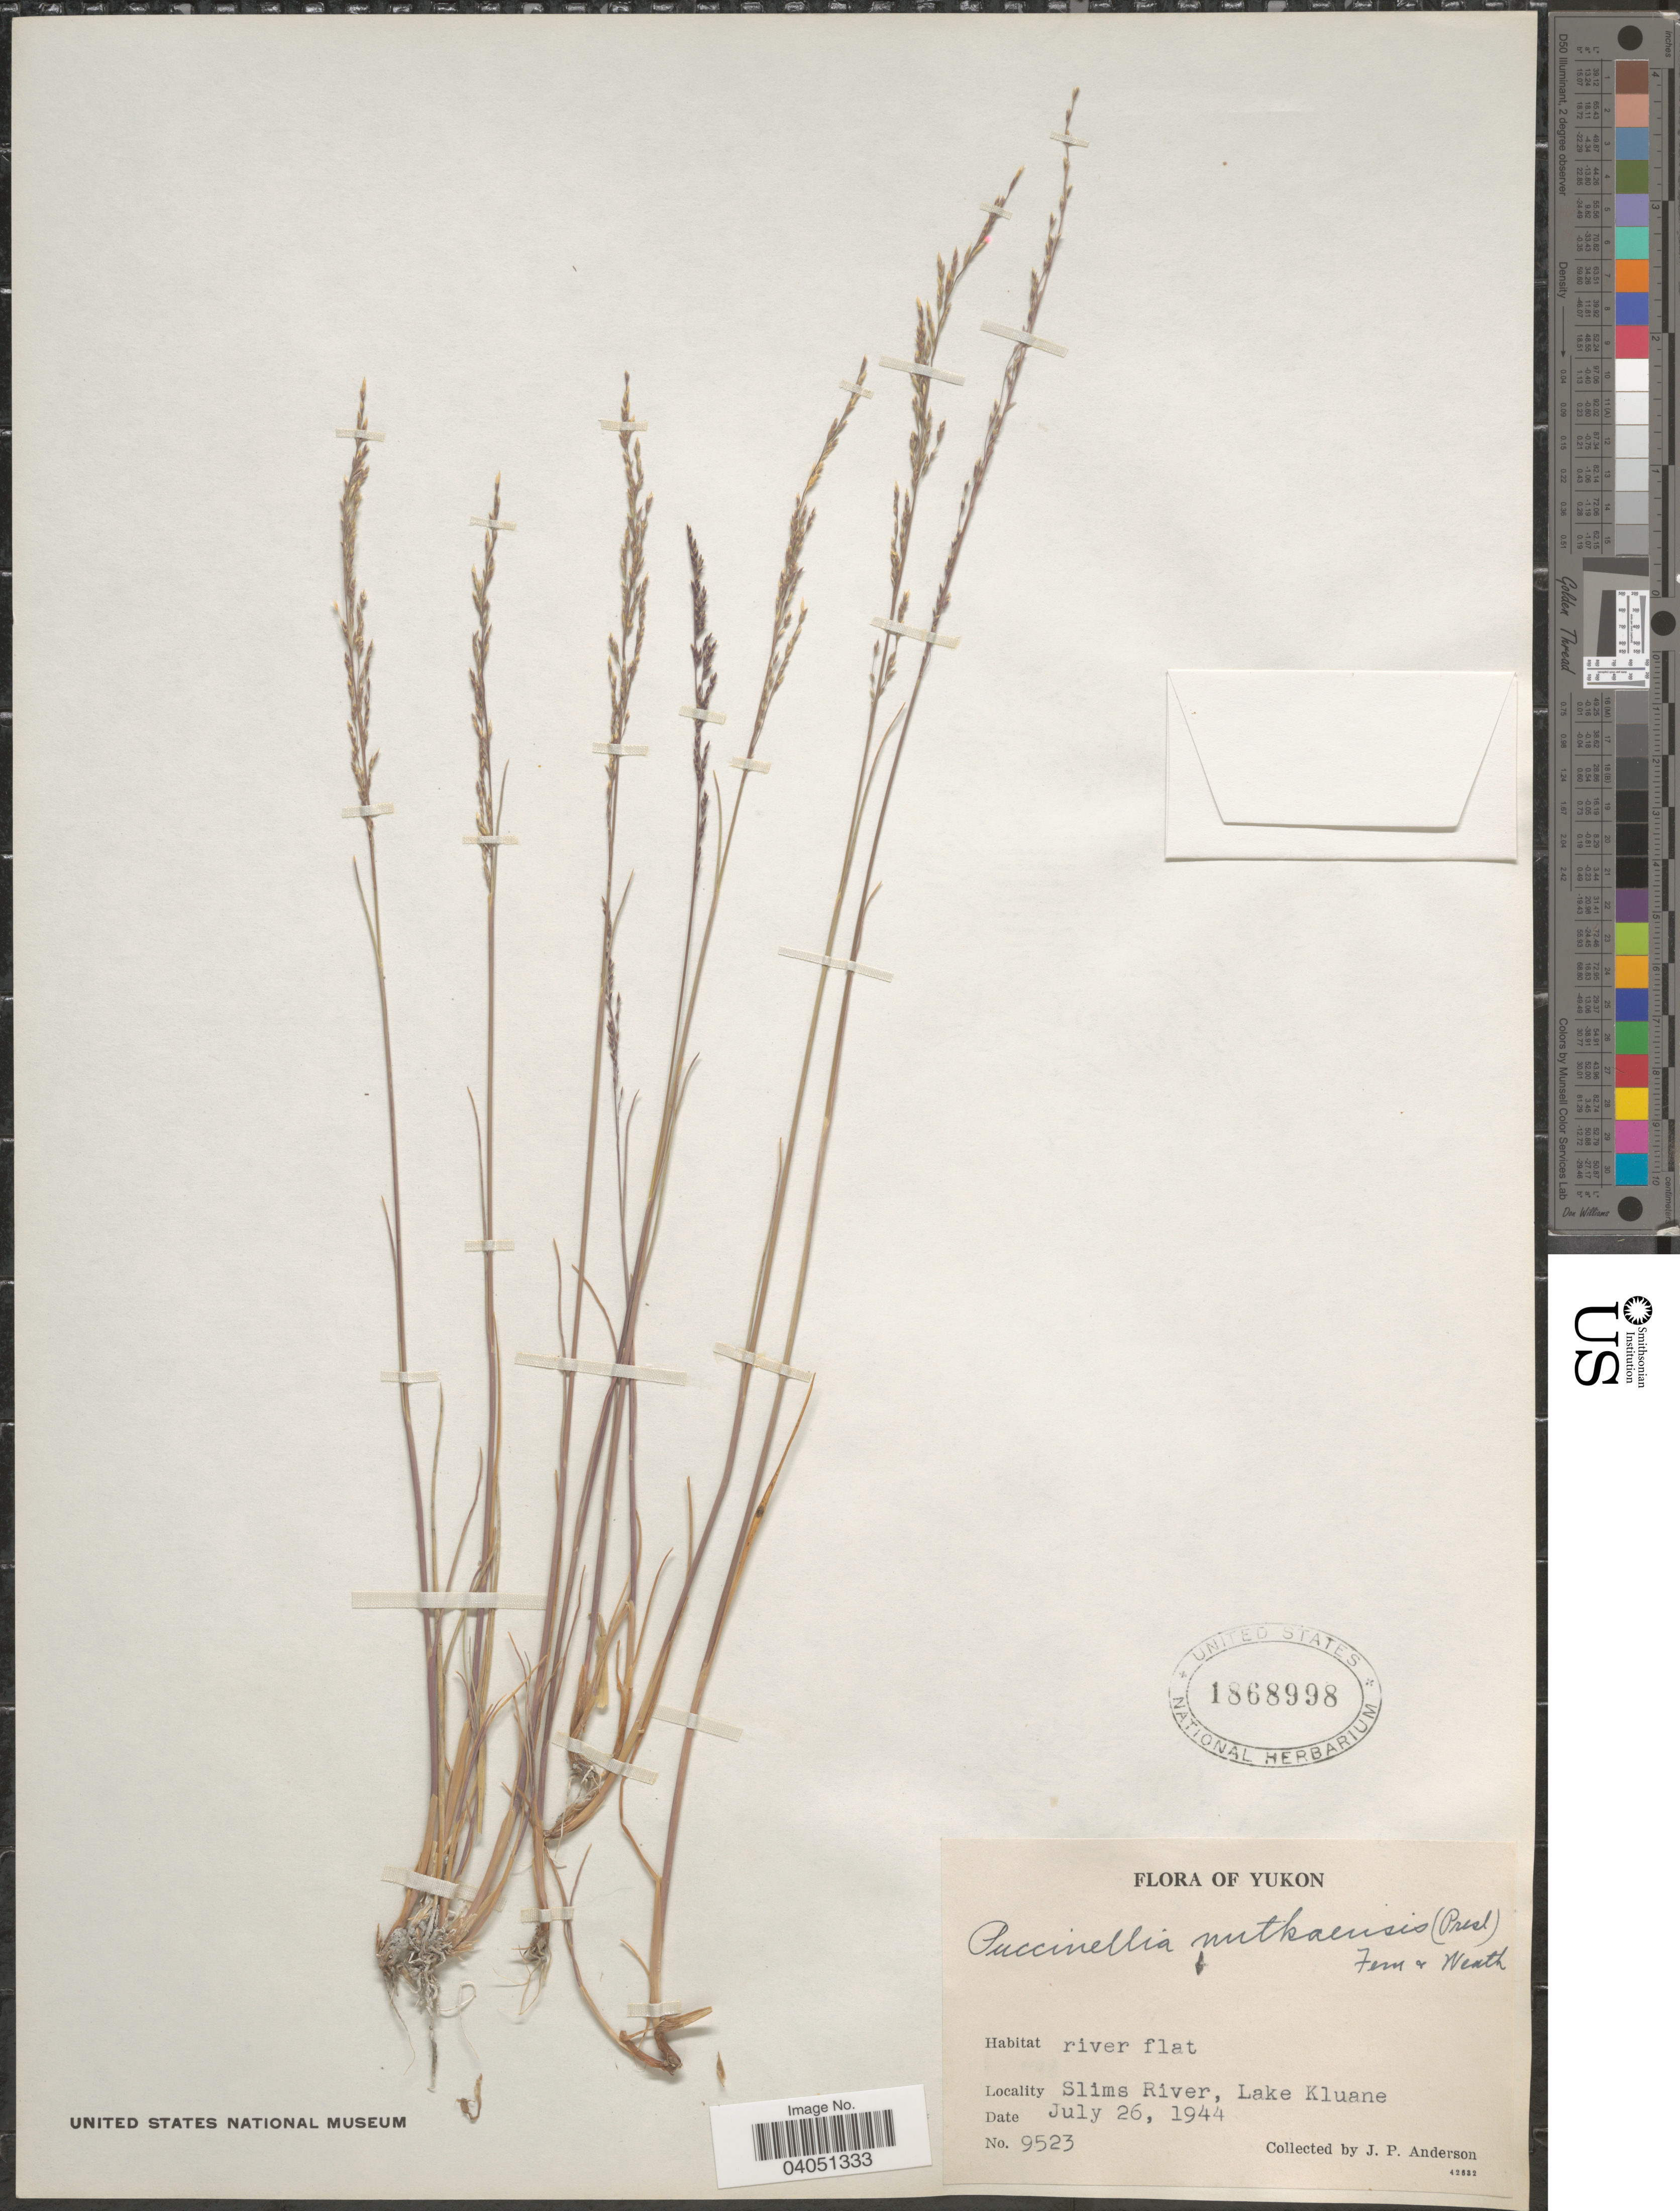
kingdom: Plantae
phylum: Tracheophyta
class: Liliopsida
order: Poales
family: Poaceae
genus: Puccinellia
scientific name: Puccinellia nutkaensis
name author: (J. Presl) Fernald & Weath.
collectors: J. P. Anderson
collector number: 9523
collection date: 1944-07-26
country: Canada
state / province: Yukon Territory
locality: Yukon. Slims River, Lake Kluane.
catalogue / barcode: US 1868998